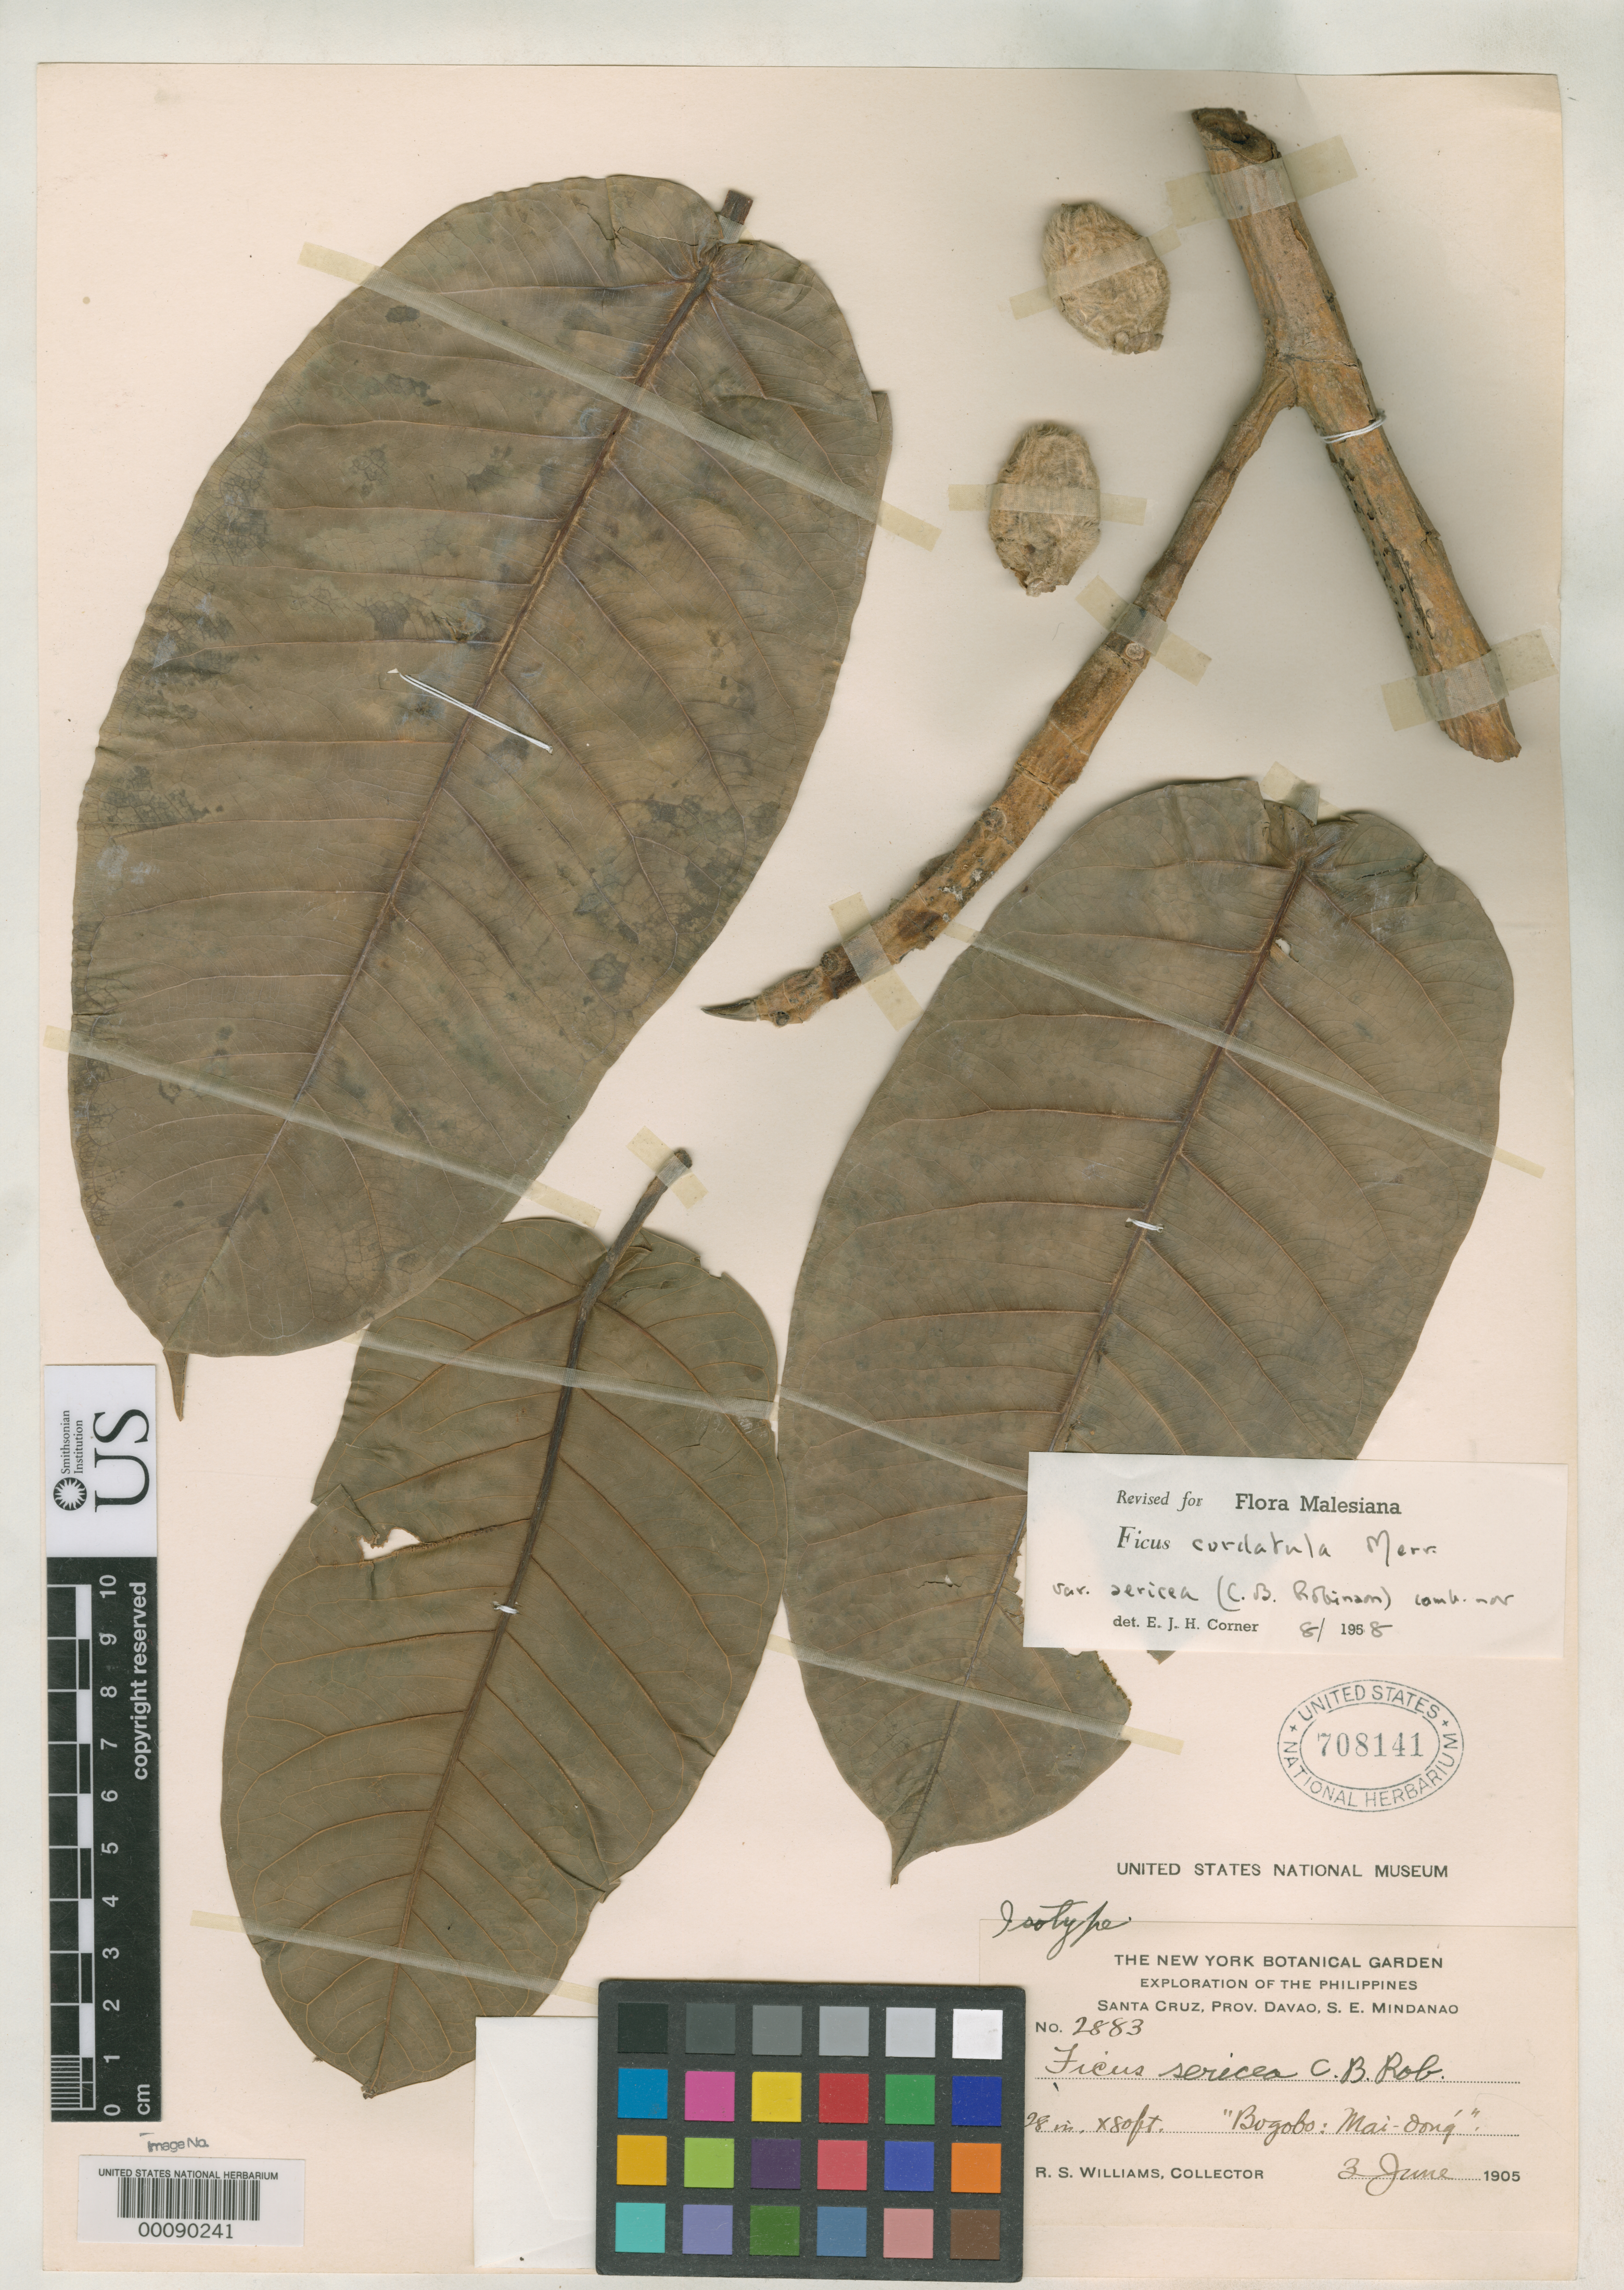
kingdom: Plantae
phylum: Tracheophyta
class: Magnoliopsida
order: Rosales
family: Moraceae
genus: Ficus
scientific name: Ficus sericea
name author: C.B. Rob.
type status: Isotype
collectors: R. S. Williams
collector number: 2883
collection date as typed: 03 Jun 1905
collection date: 1905-06-03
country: Philippines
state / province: Davao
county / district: Davao del Sur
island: Mindanao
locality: Santa Cruz.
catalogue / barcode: US 708141